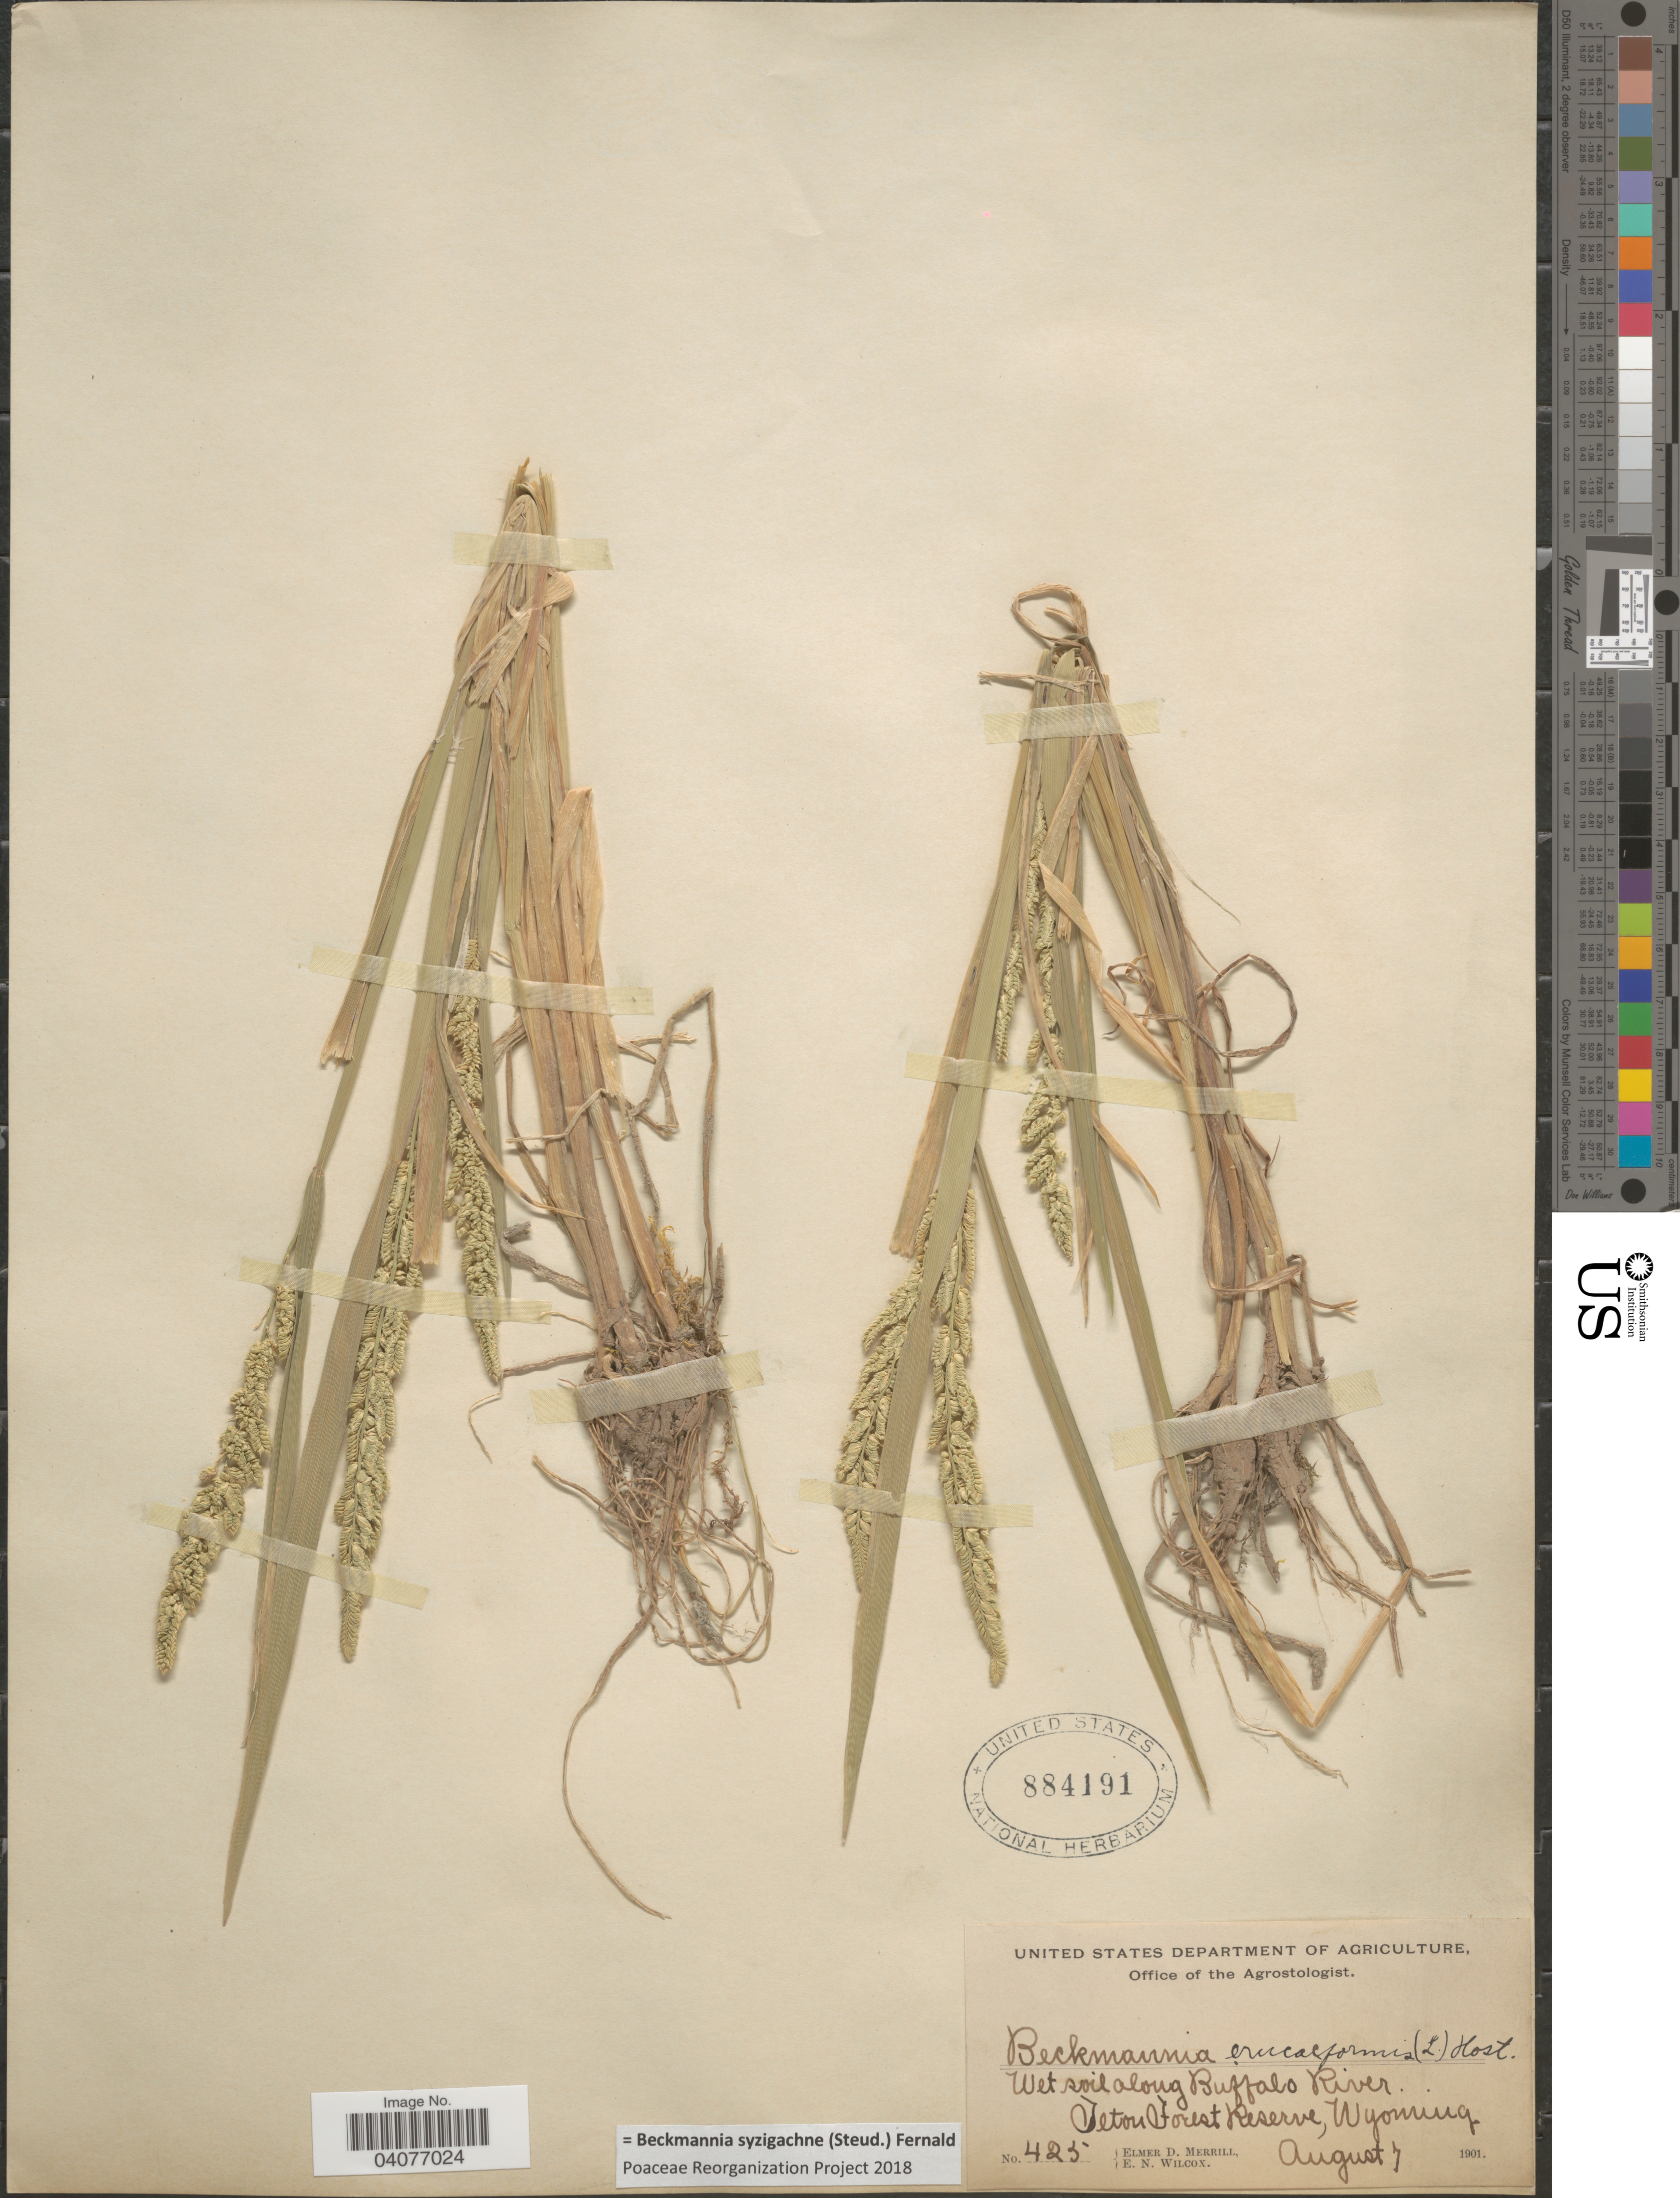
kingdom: Plantae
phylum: Tracheophyta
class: Liliopsida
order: Poales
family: Poaceae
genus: Beckmannia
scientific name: Beckmannia syzigachne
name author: (Steud.) Fernald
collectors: E. D. Merrill & E. Wilcox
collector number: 425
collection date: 1901-08-07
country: United States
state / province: Wyoming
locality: Wet soil along Buffalo River. Teton Forest Reserve.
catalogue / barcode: US 884191